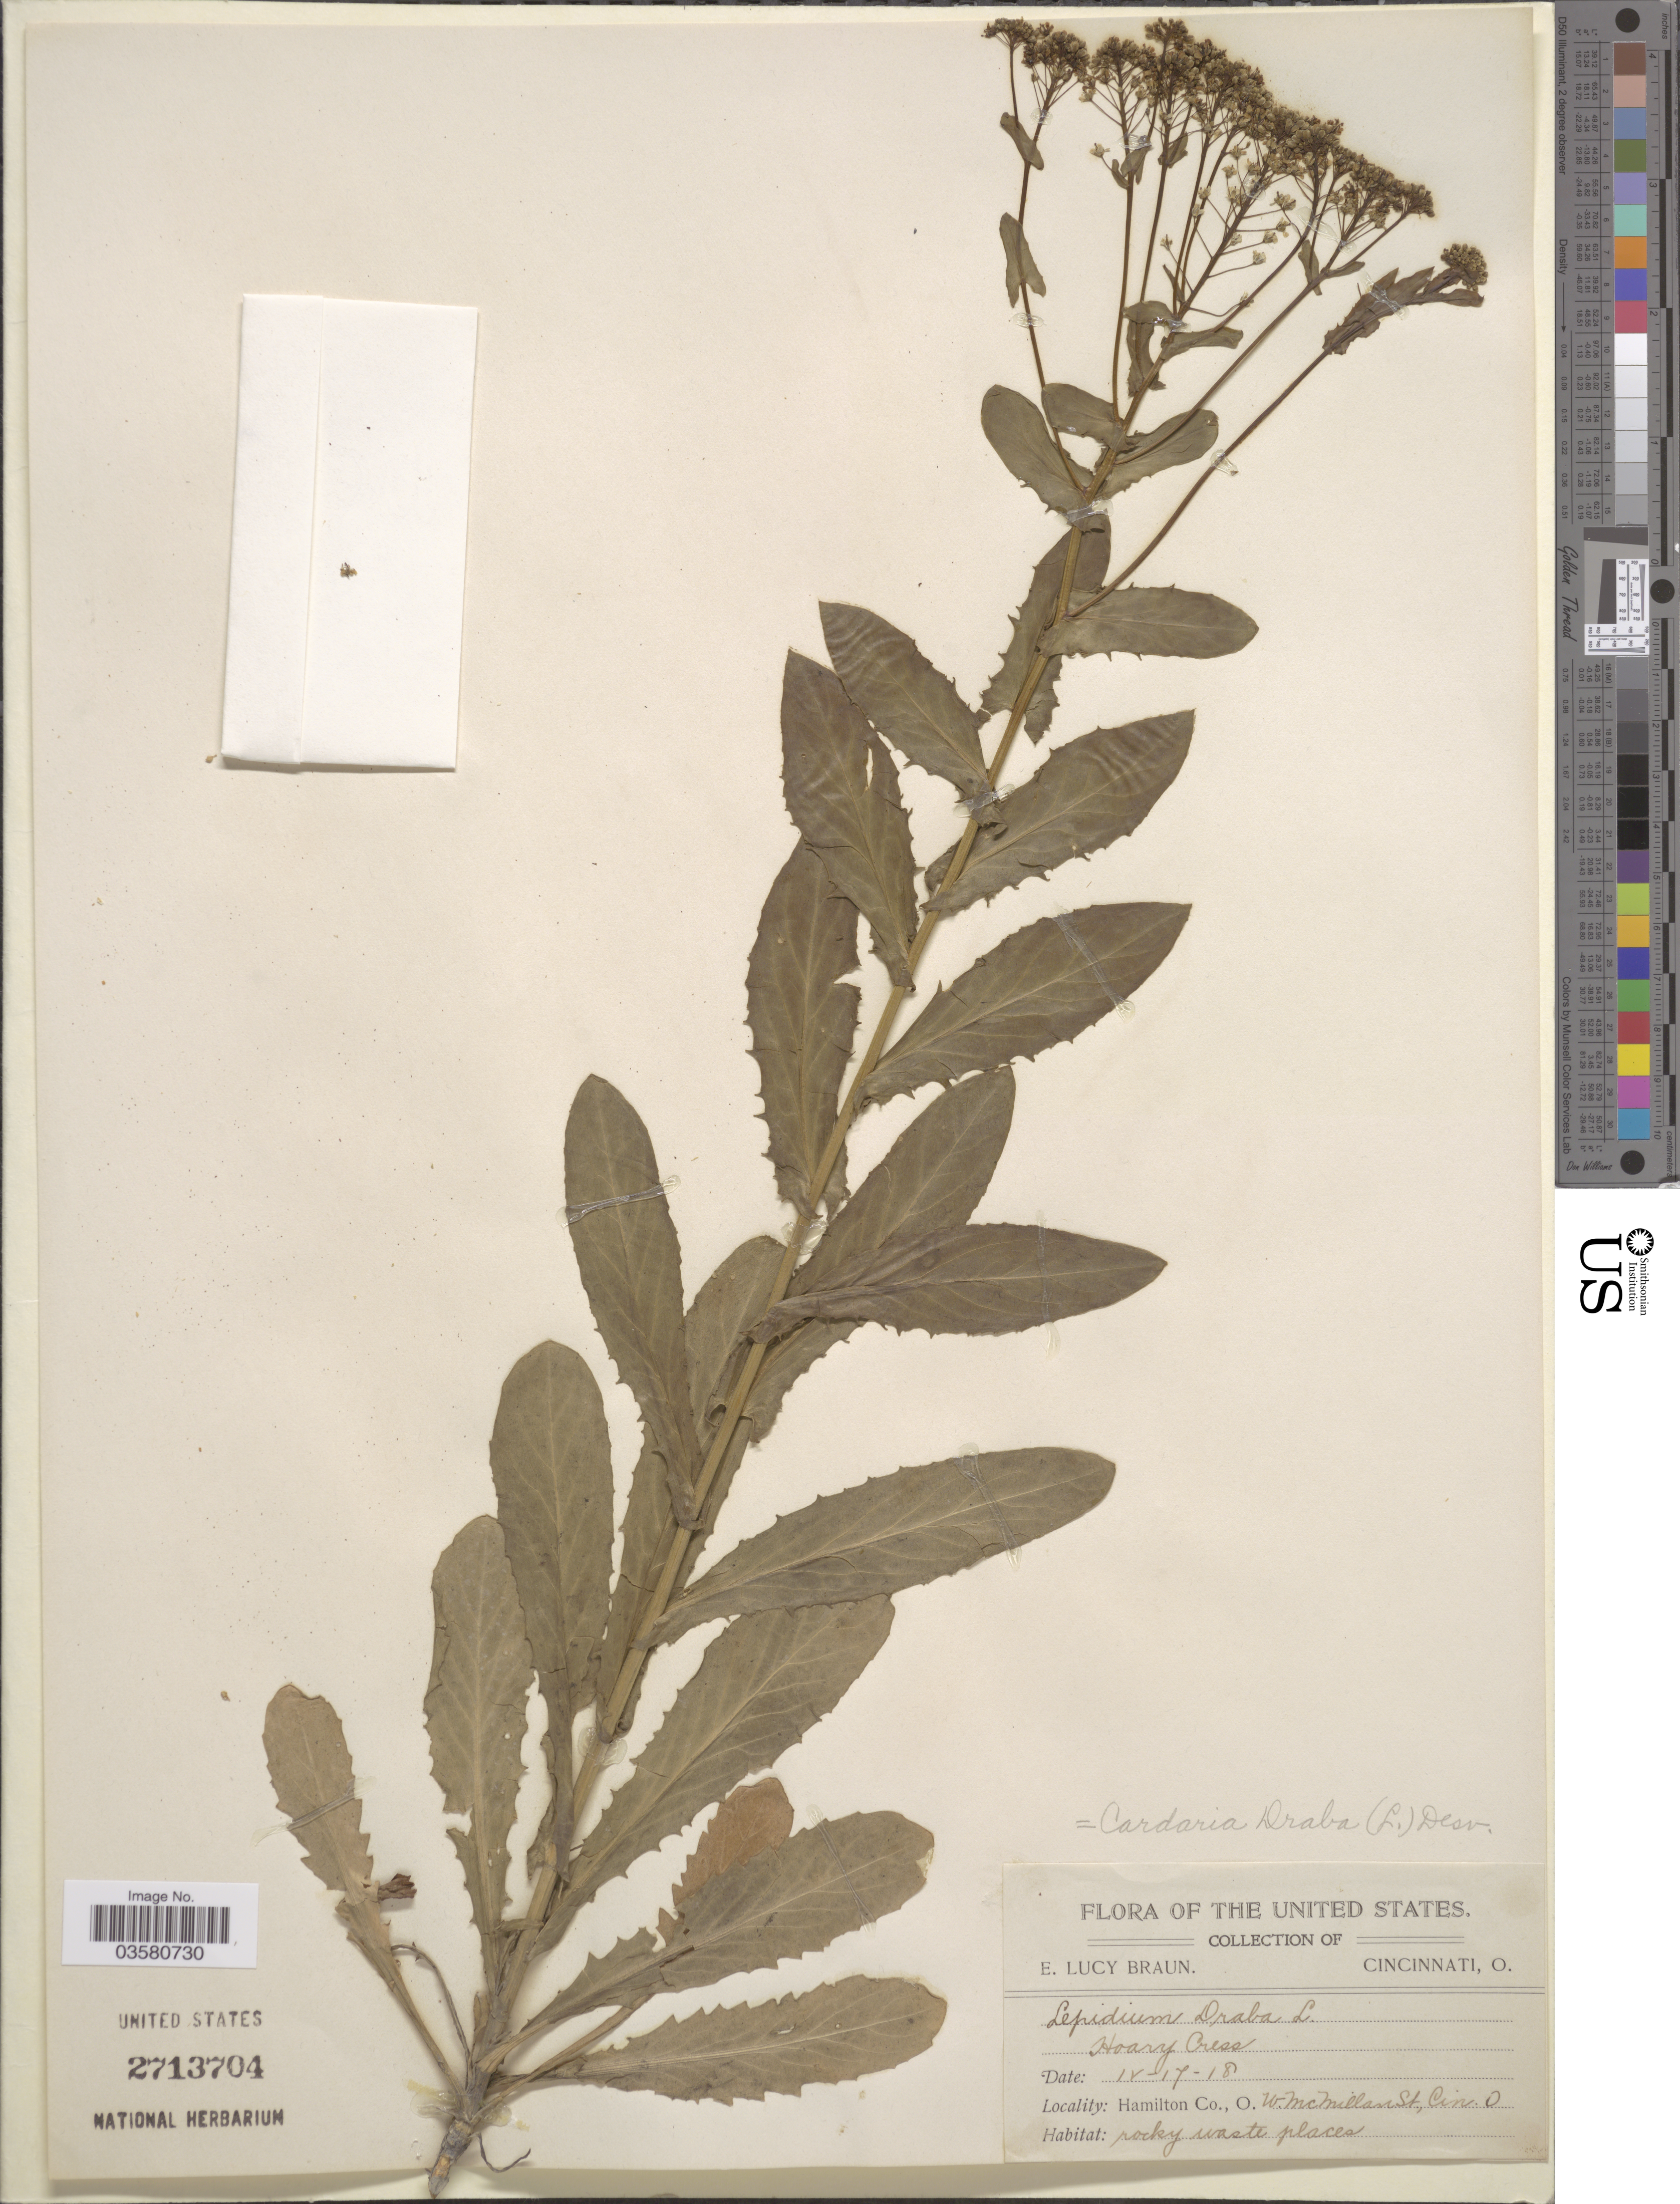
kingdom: Plantae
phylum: Tracheophyta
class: Magnoliopsida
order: Brassicales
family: Brassicaceae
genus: Lepidium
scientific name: Lepidium draba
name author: L.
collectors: E. L. Braun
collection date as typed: Transcribed d/m/y: 17/4/18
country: United States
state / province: Ohio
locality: Hamilton Co., W. McMillan St. Cin.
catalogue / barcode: US 2713704